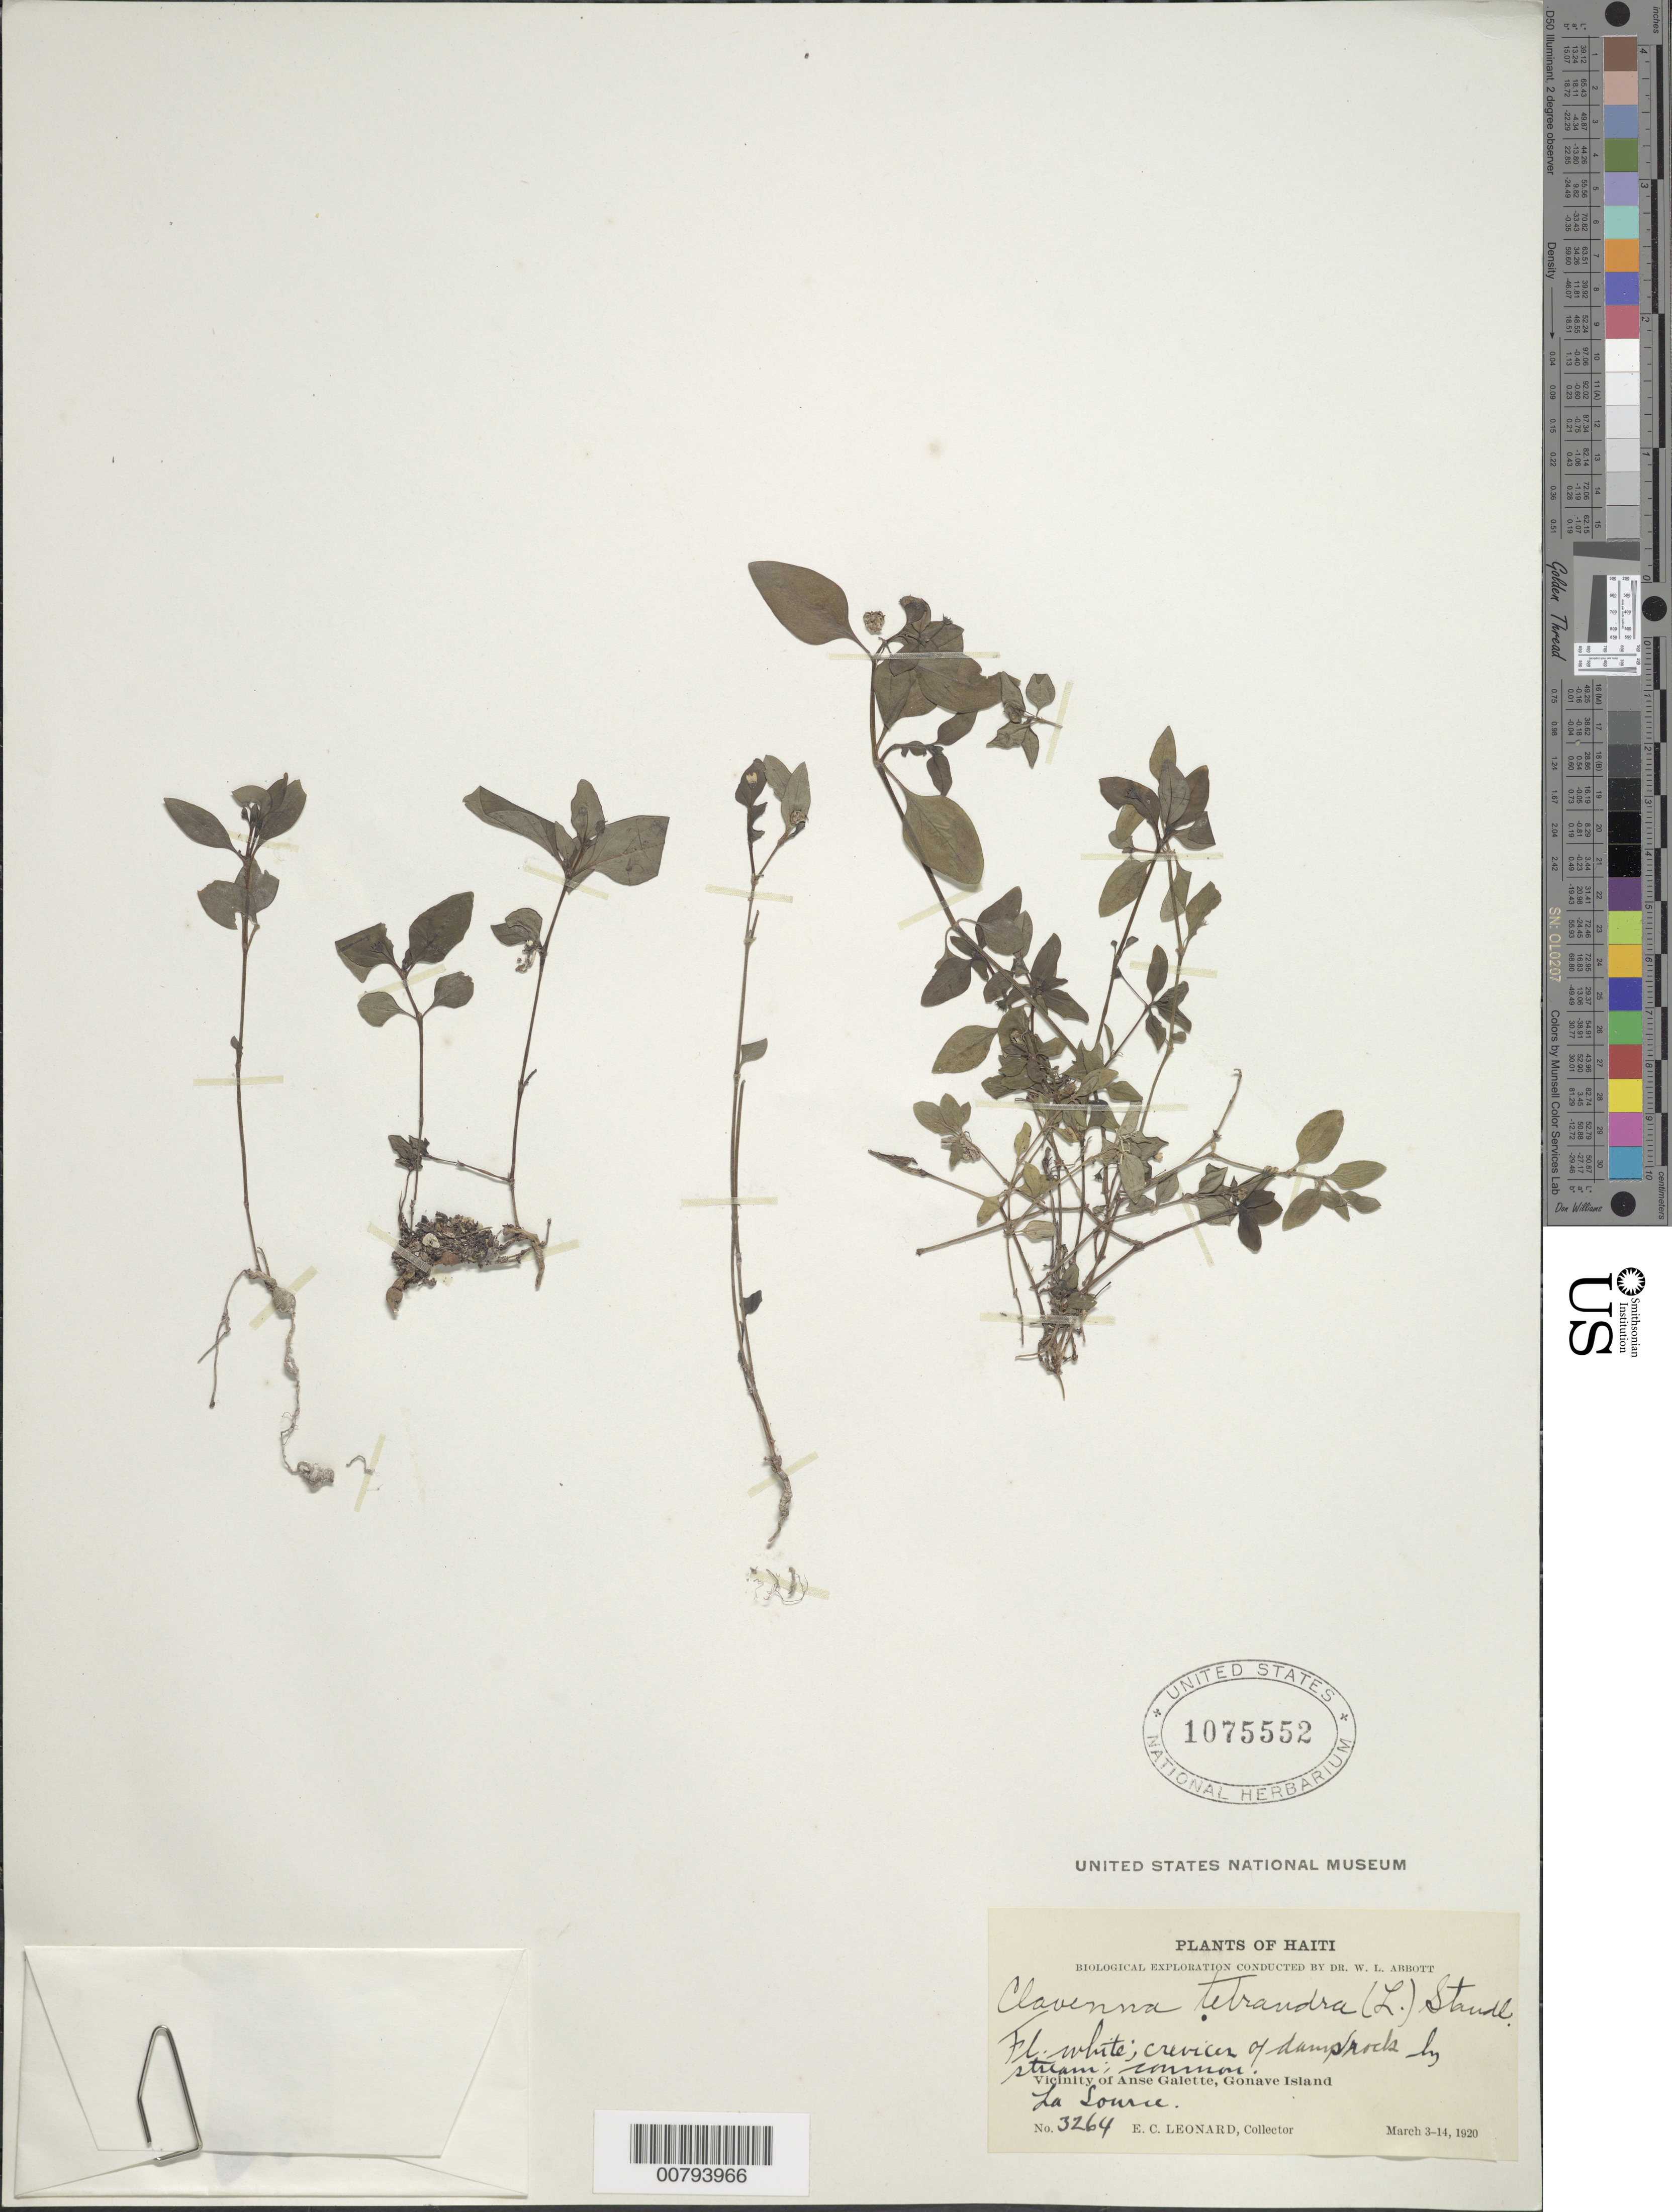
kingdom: Plantae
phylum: Tracheophyta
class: Magnoliopsida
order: Gentianales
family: Rubiaceae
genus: Lucya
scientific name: Lucya tetrandra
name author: (L.) K. Schum.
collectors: E. C. Leonard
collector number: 3264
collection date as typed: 03 Mar 1920 to 14 Mar 1920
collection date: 1920-03-03/1920-03-14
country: Haiti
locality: Vicinity of Anse Galette, Gonave Island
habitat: Crevices of damp rock by stream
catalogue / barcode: US 1075552